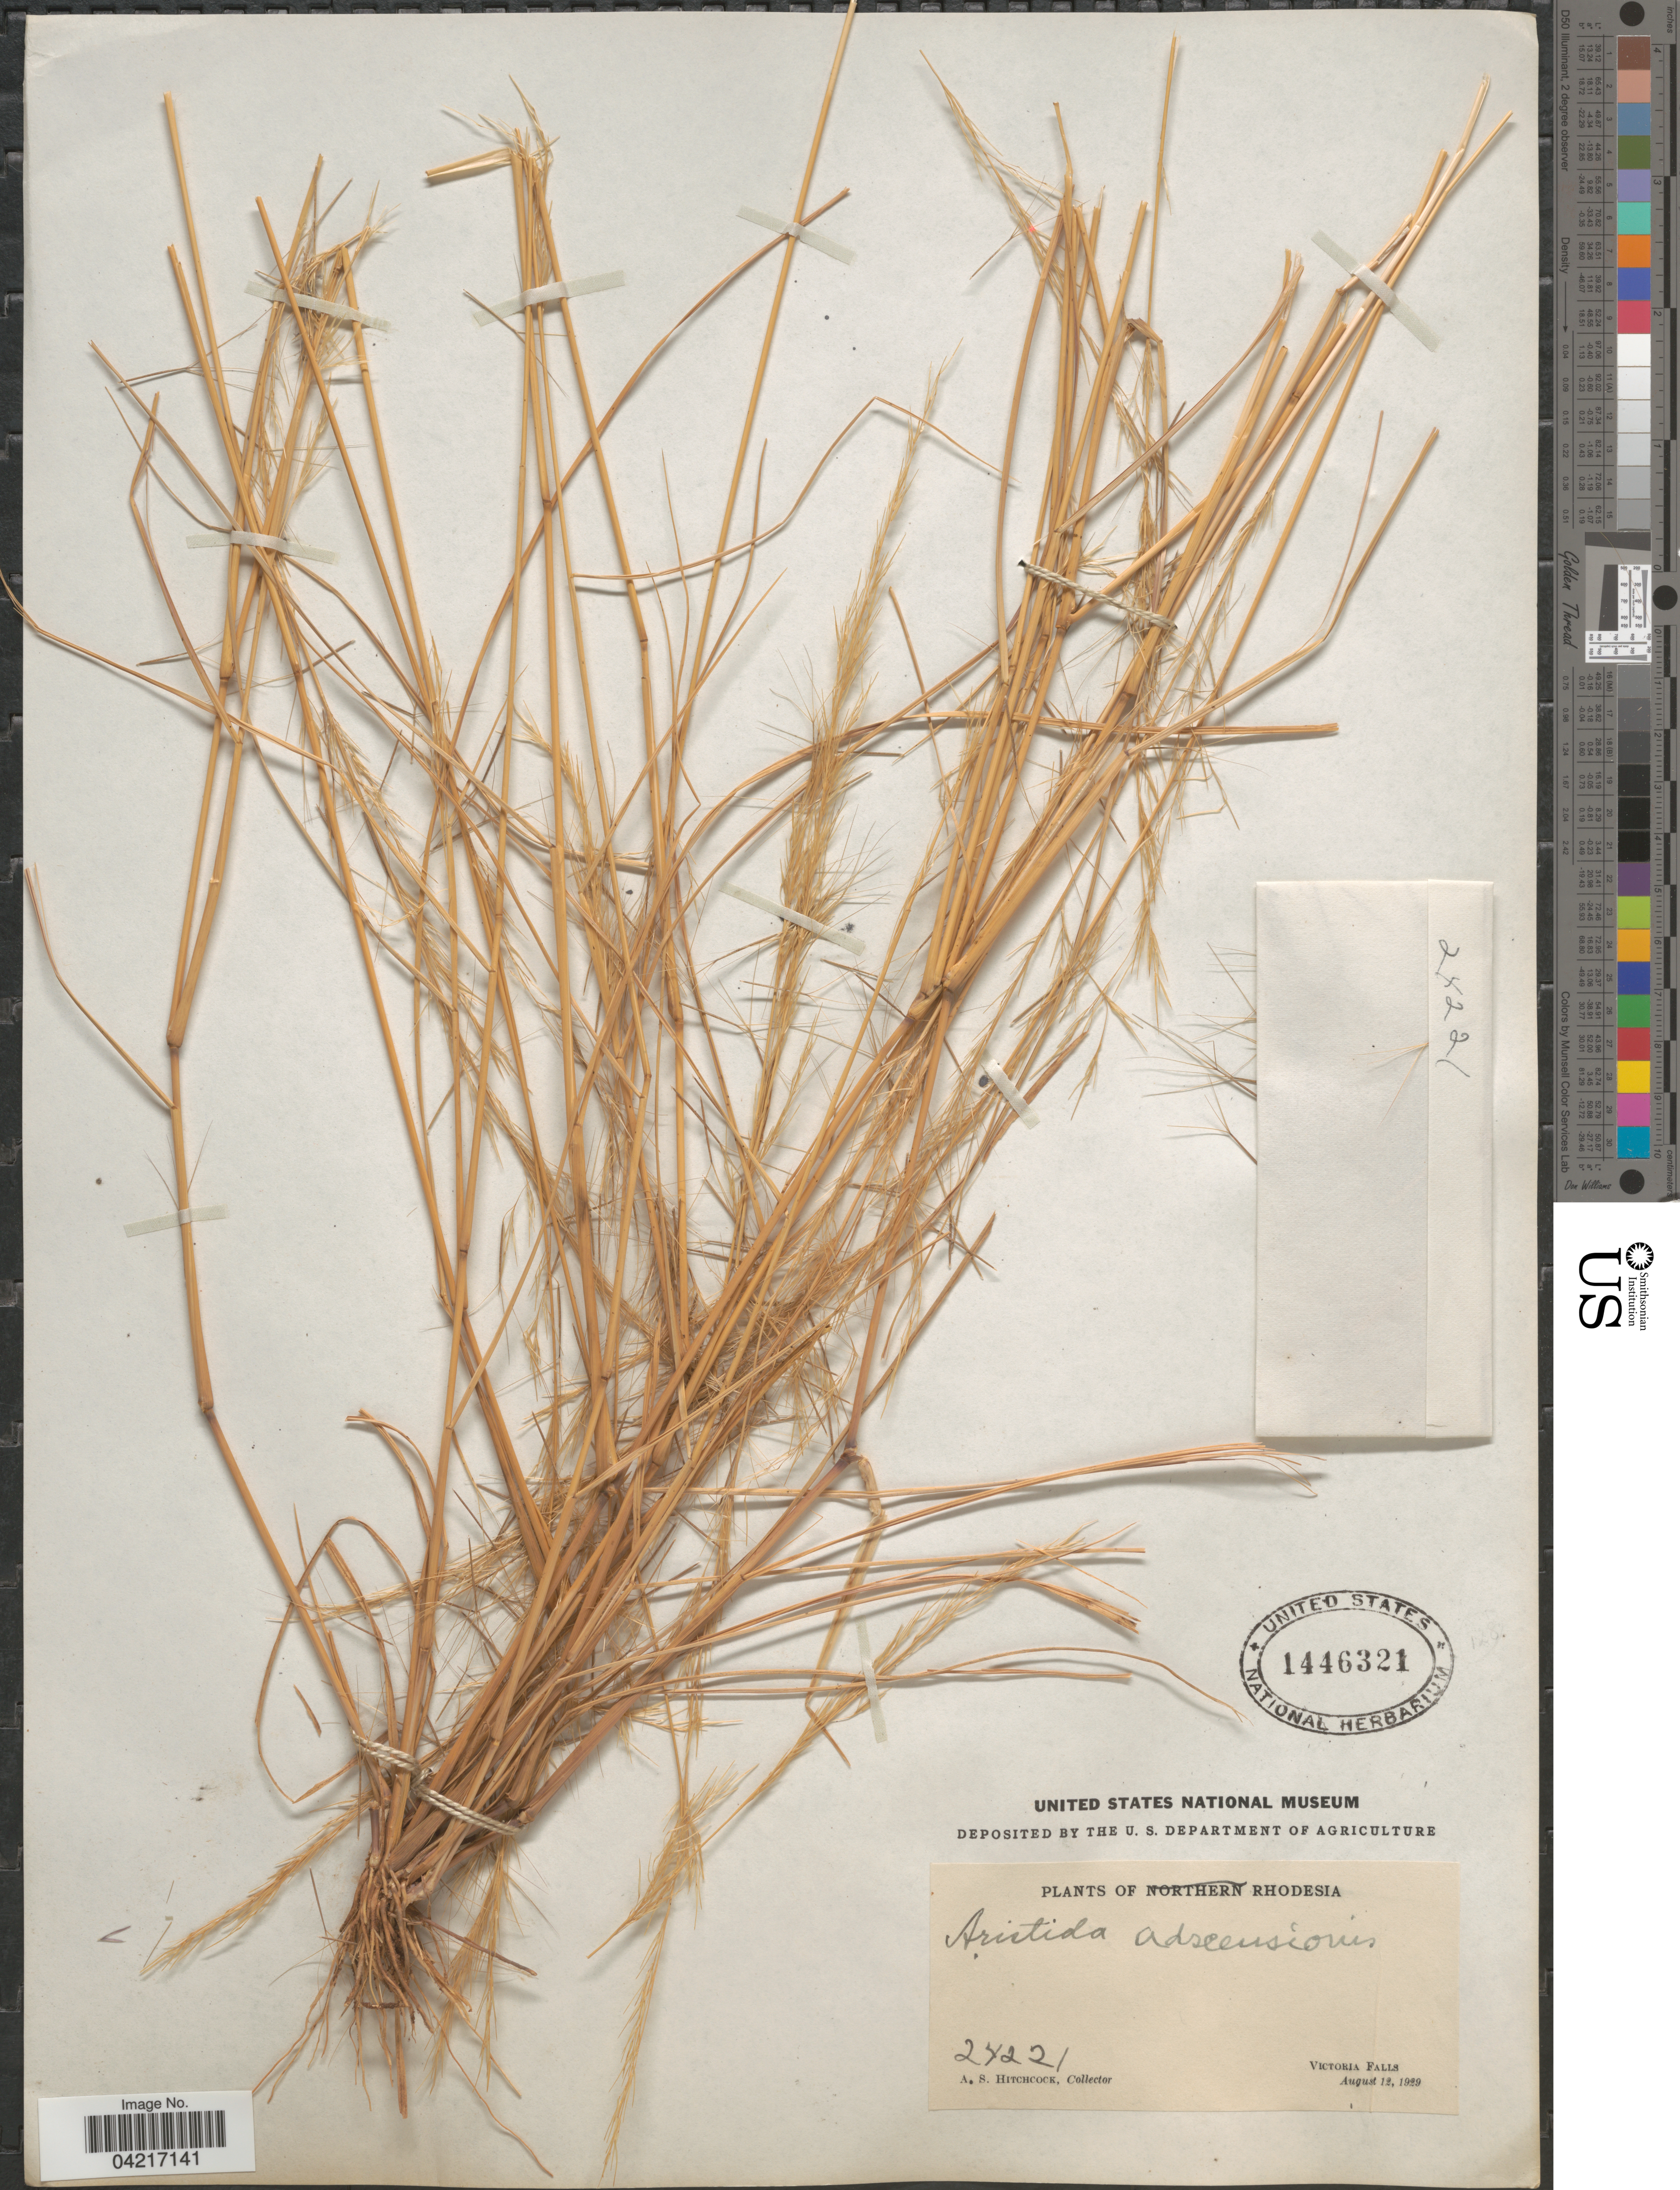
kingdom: Plantae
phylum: Tracheophyta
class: Liliopsida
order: Poales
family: Poaceae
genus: Aristida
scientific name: Aristida adscensionis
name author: L.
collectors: A. S. Hitchcock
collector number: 24221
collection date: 1929-08-12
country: Zimbabwe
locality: Rhodesia. Victoria Falls.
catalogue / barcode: US 1446321